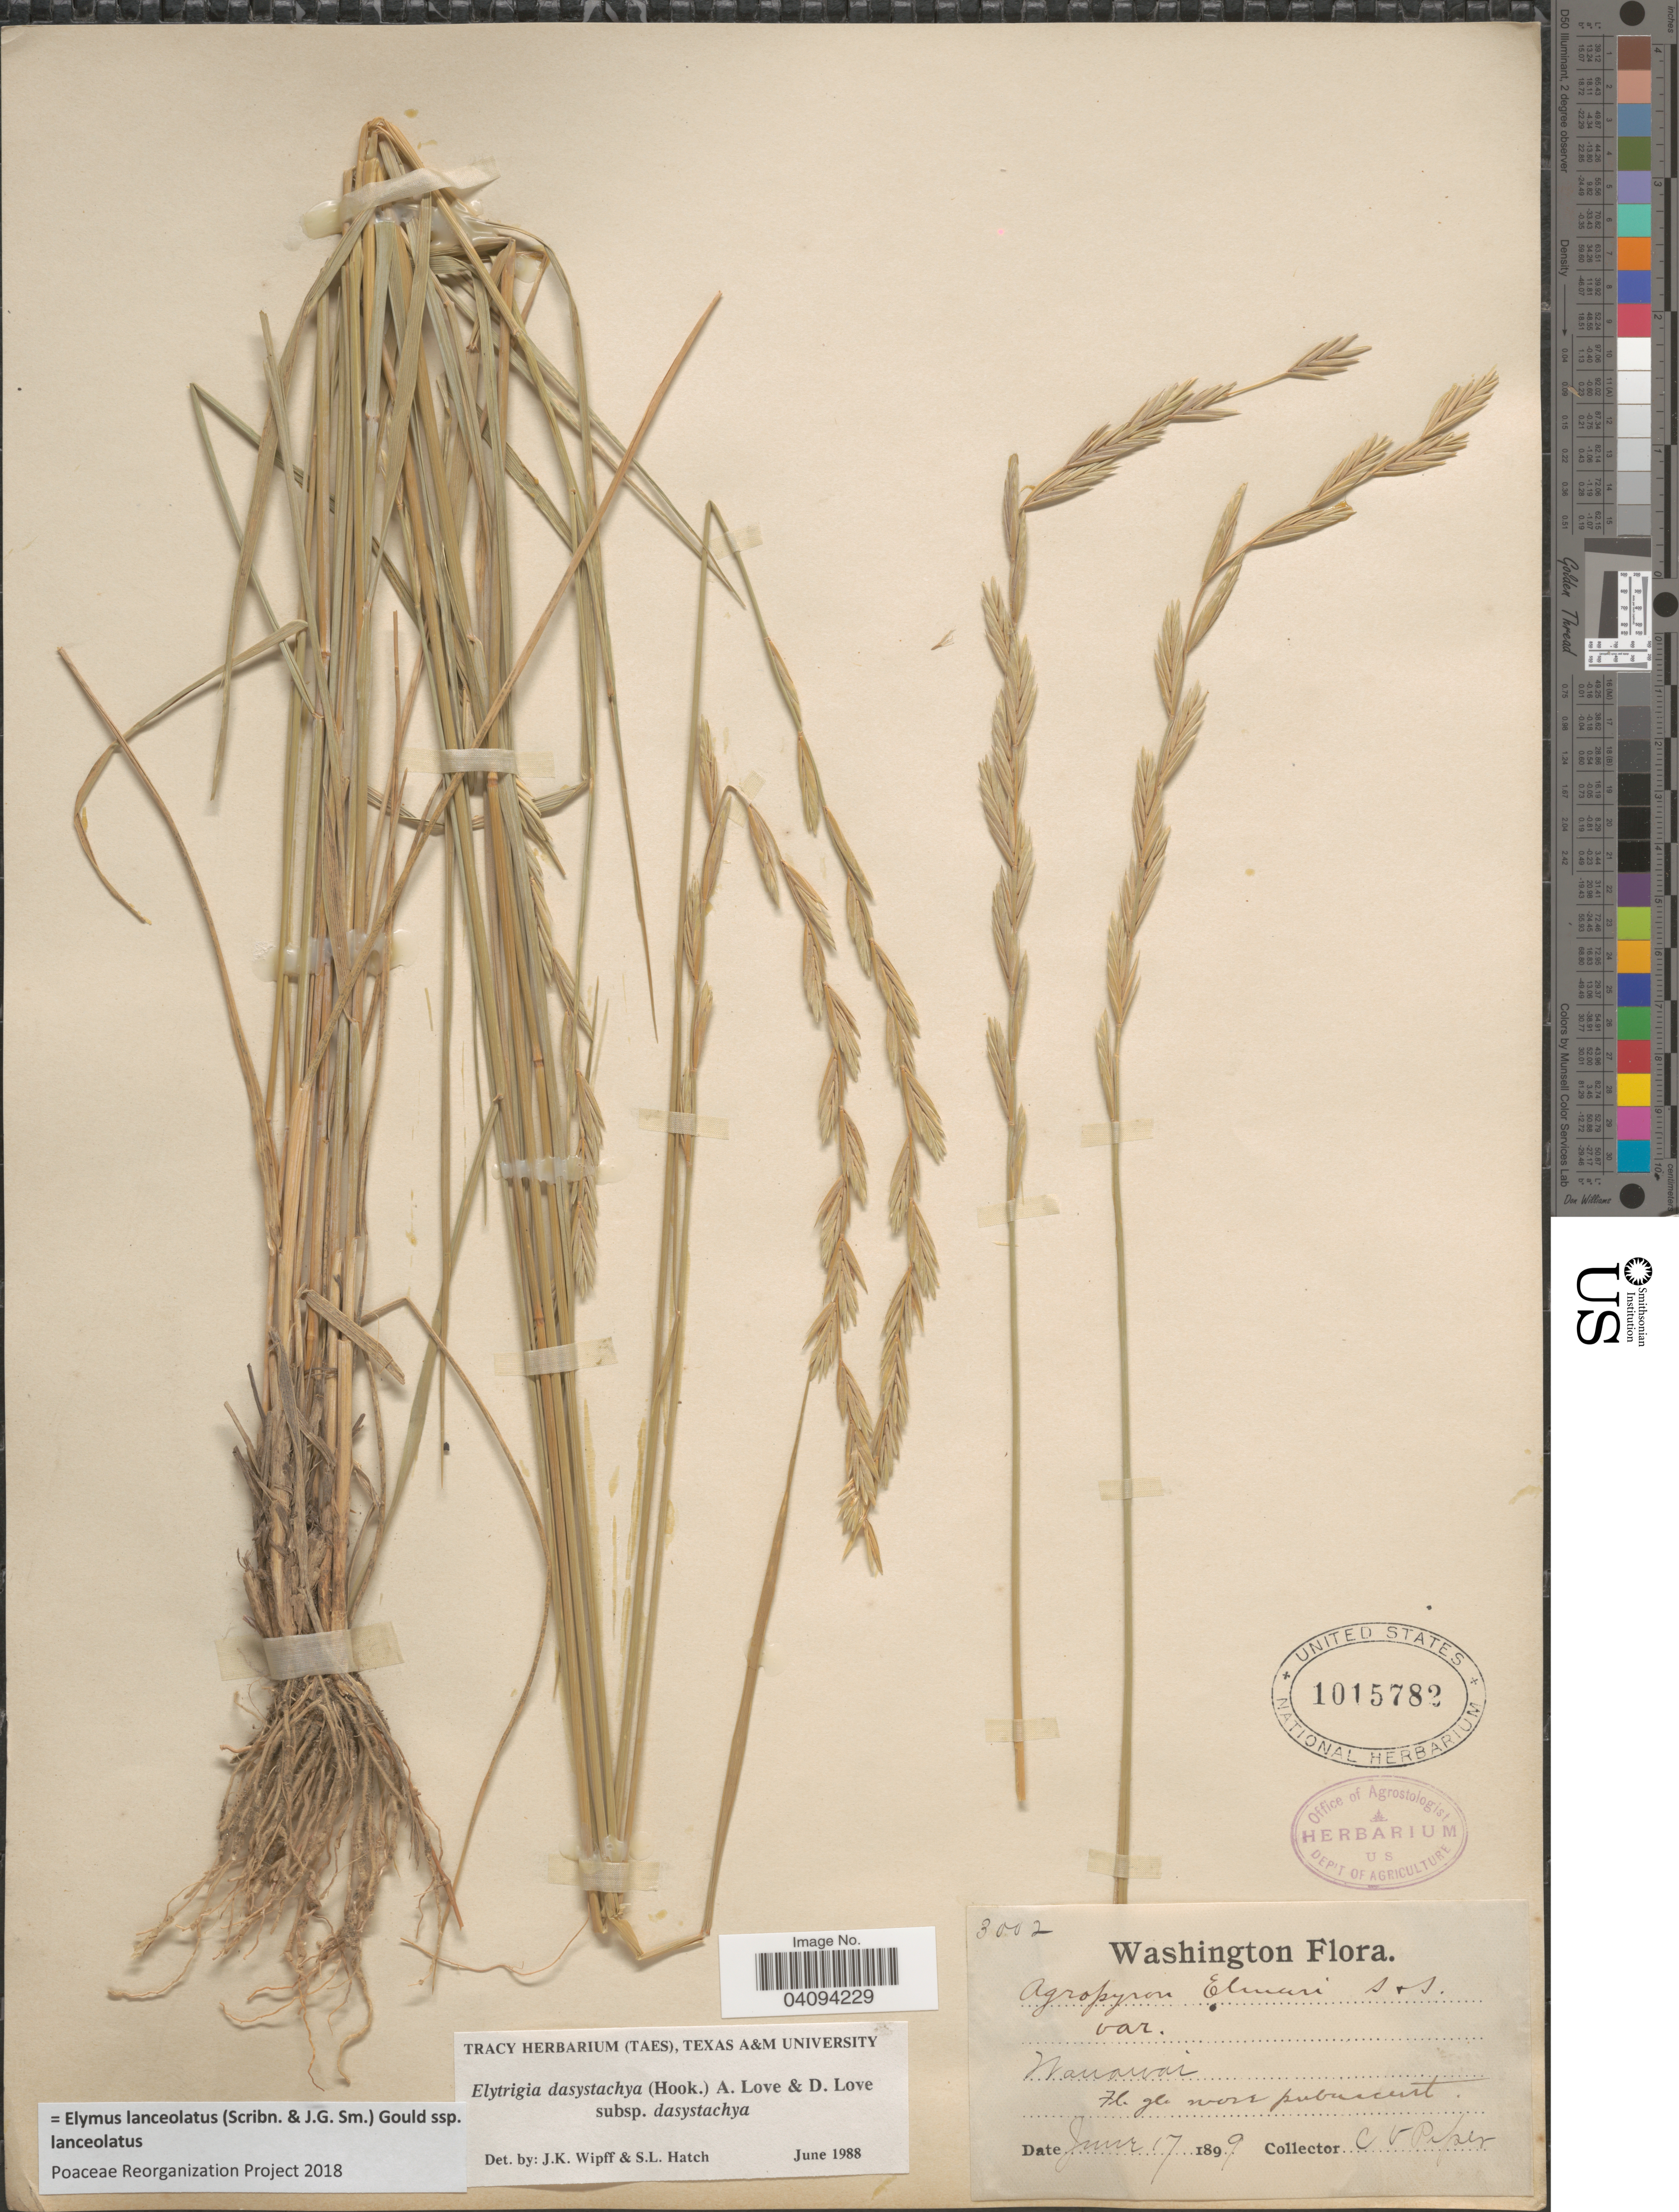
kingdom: Plantae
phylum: Tracheophyta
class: Liliopsida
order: Poales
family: Poaceae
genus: Elymus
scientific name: Elymus lanceolatus subsp. lanceolatus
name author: (Scribn. & J.G. Sm.) Gould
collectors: C. V. Piper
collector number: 3002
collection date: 1899-06-17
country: United States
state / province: Washington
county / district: Whitman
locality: Wawawai.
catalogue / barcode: US 1015782